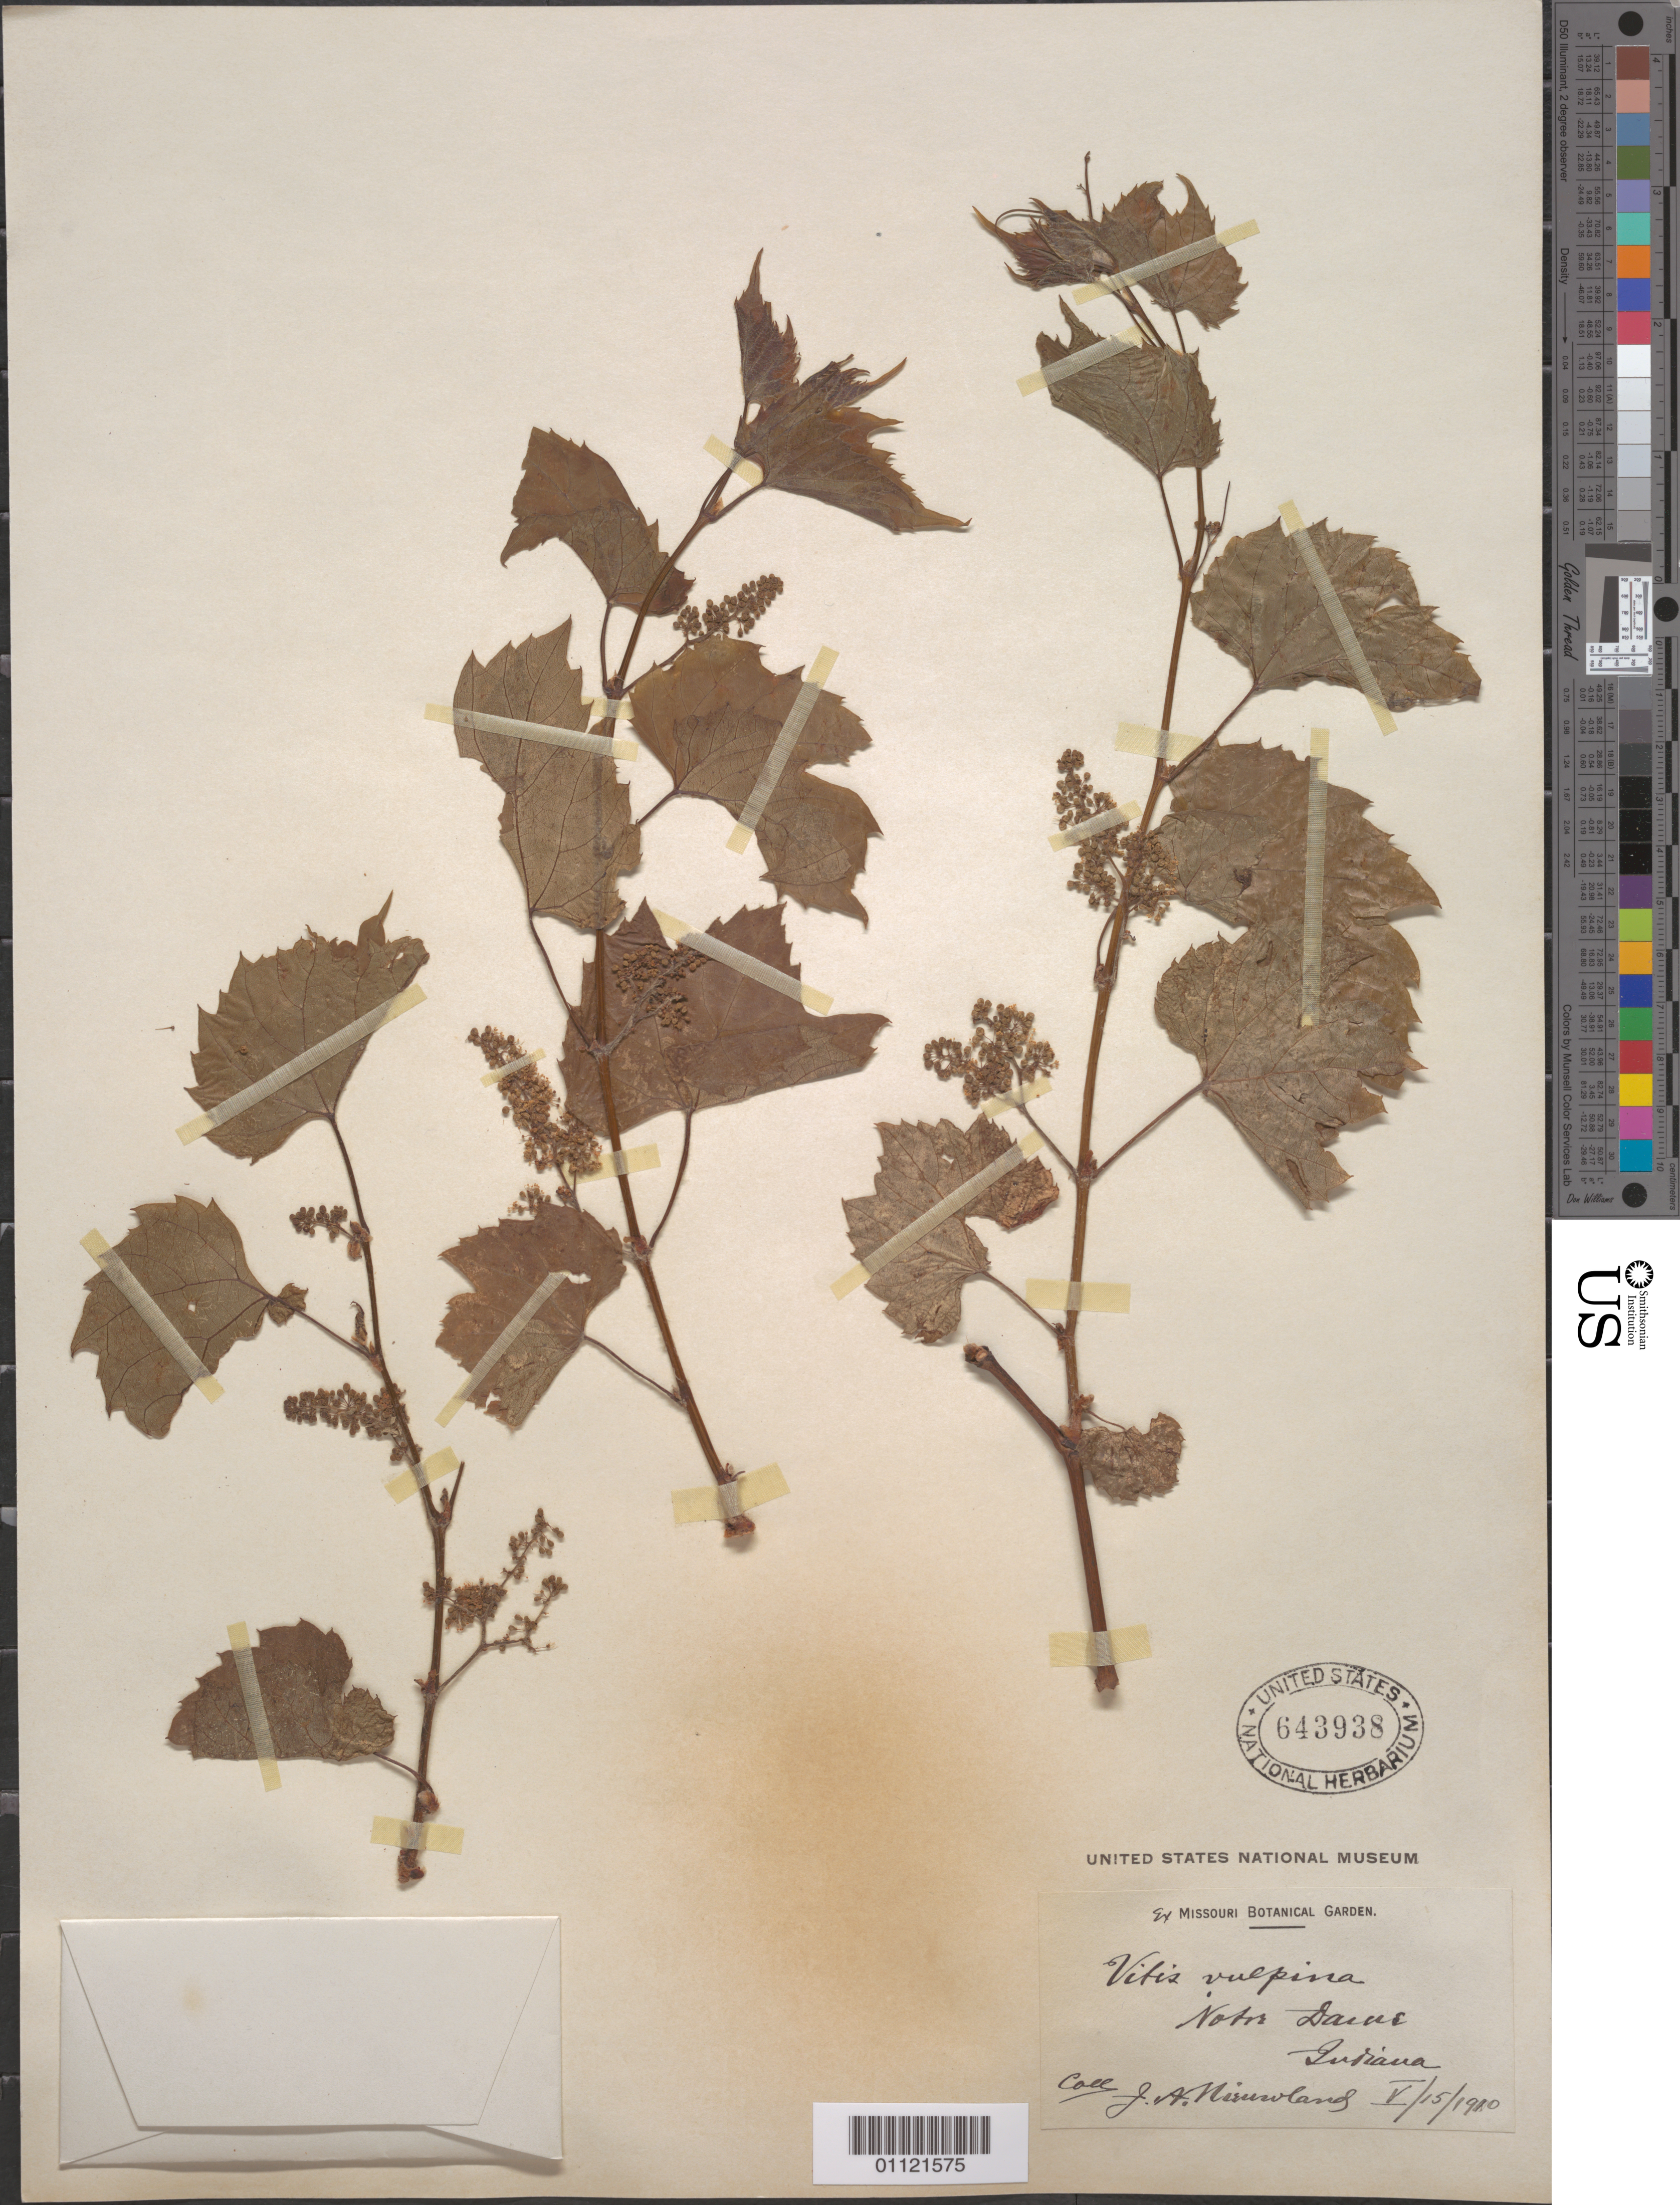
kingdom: Plantae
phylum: Tracheophyta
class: Magnoliopsida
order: Vitales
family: Vitaceae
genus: Vitis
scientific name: Vitis vulpina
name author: L.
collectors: J. A. Nieuwland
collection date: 1910-05-15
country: United States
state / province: Louisiana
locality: Notre Dacus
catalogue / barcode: US 643938